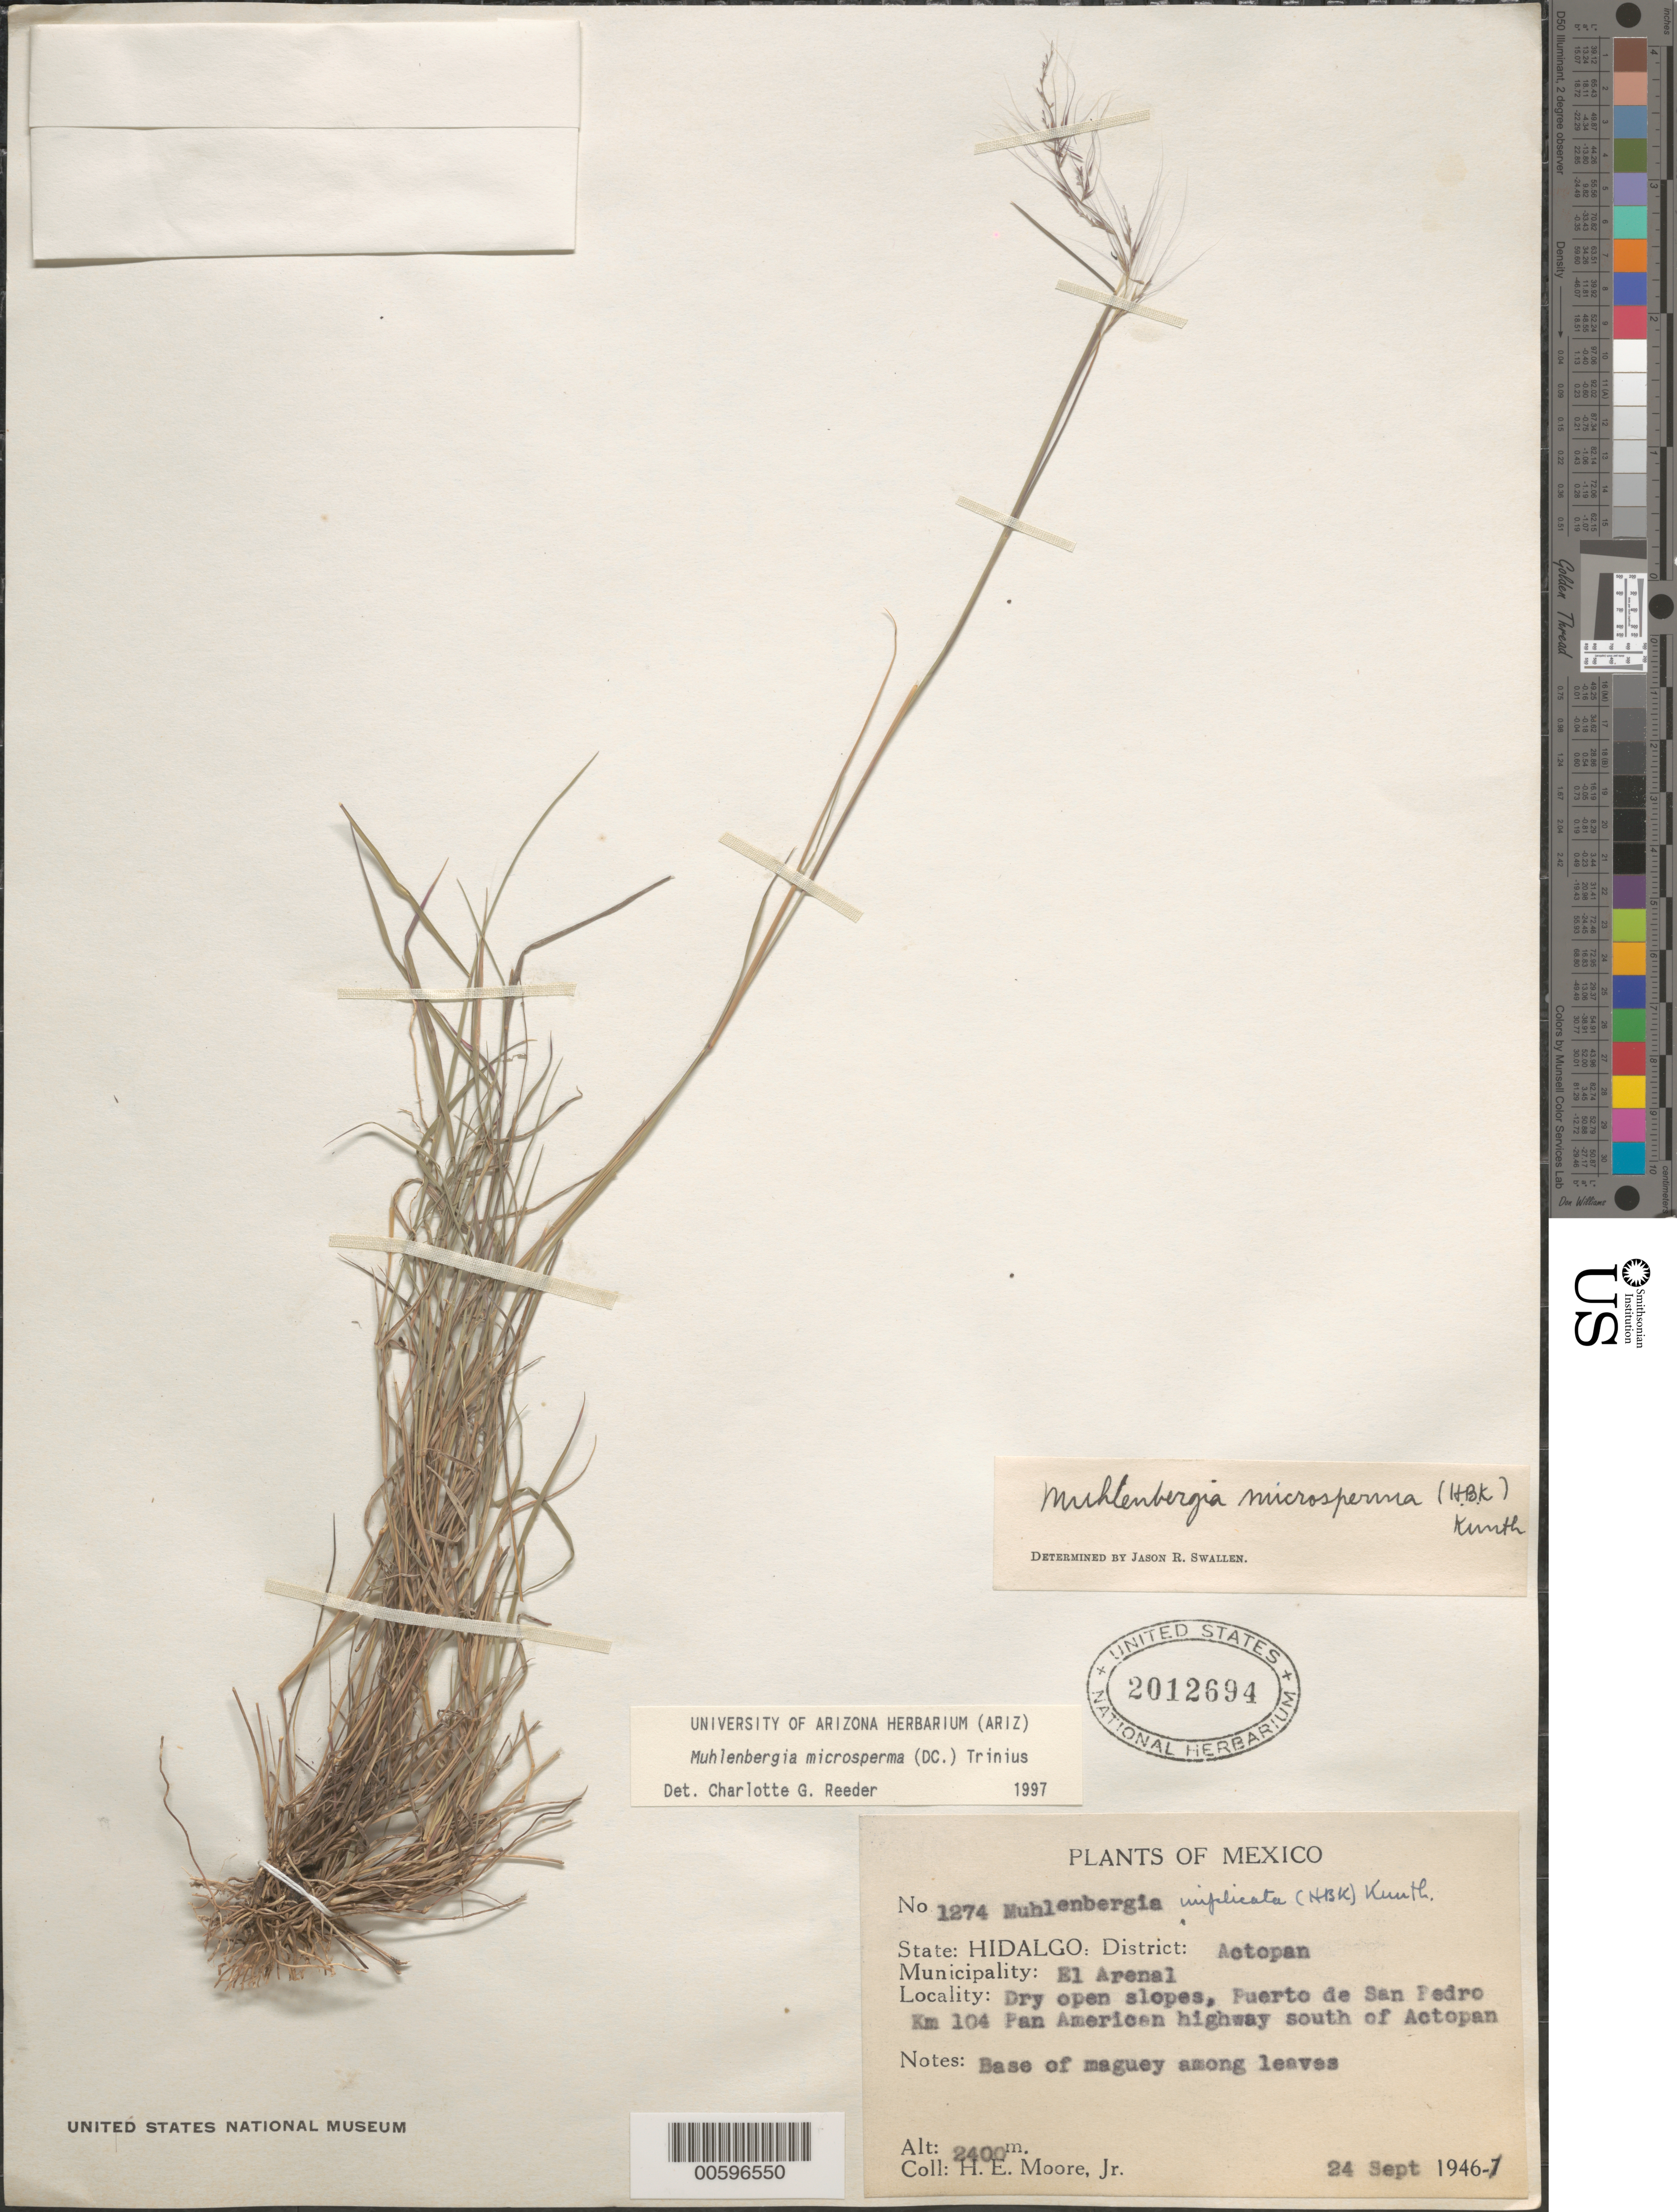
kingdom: Plantae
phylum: Tracheophyta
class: Liliopsida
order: Poales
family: Poaceae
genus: Muhlenbergia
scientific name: Muhlenbergia microsperma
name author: (DC.) Kunth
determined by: Reeder, C. G., (ARIZ)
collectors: H. E. Moore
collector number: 1274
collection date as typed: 24 Sep 1946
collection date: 1946-09-24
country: Mexico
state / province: Hidalgo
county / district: El Arenal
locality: District: Actopan, Puerto de San Pedro km 104 Pan American hwy S of Actopan.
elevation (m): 2400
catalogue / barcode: US 2012694